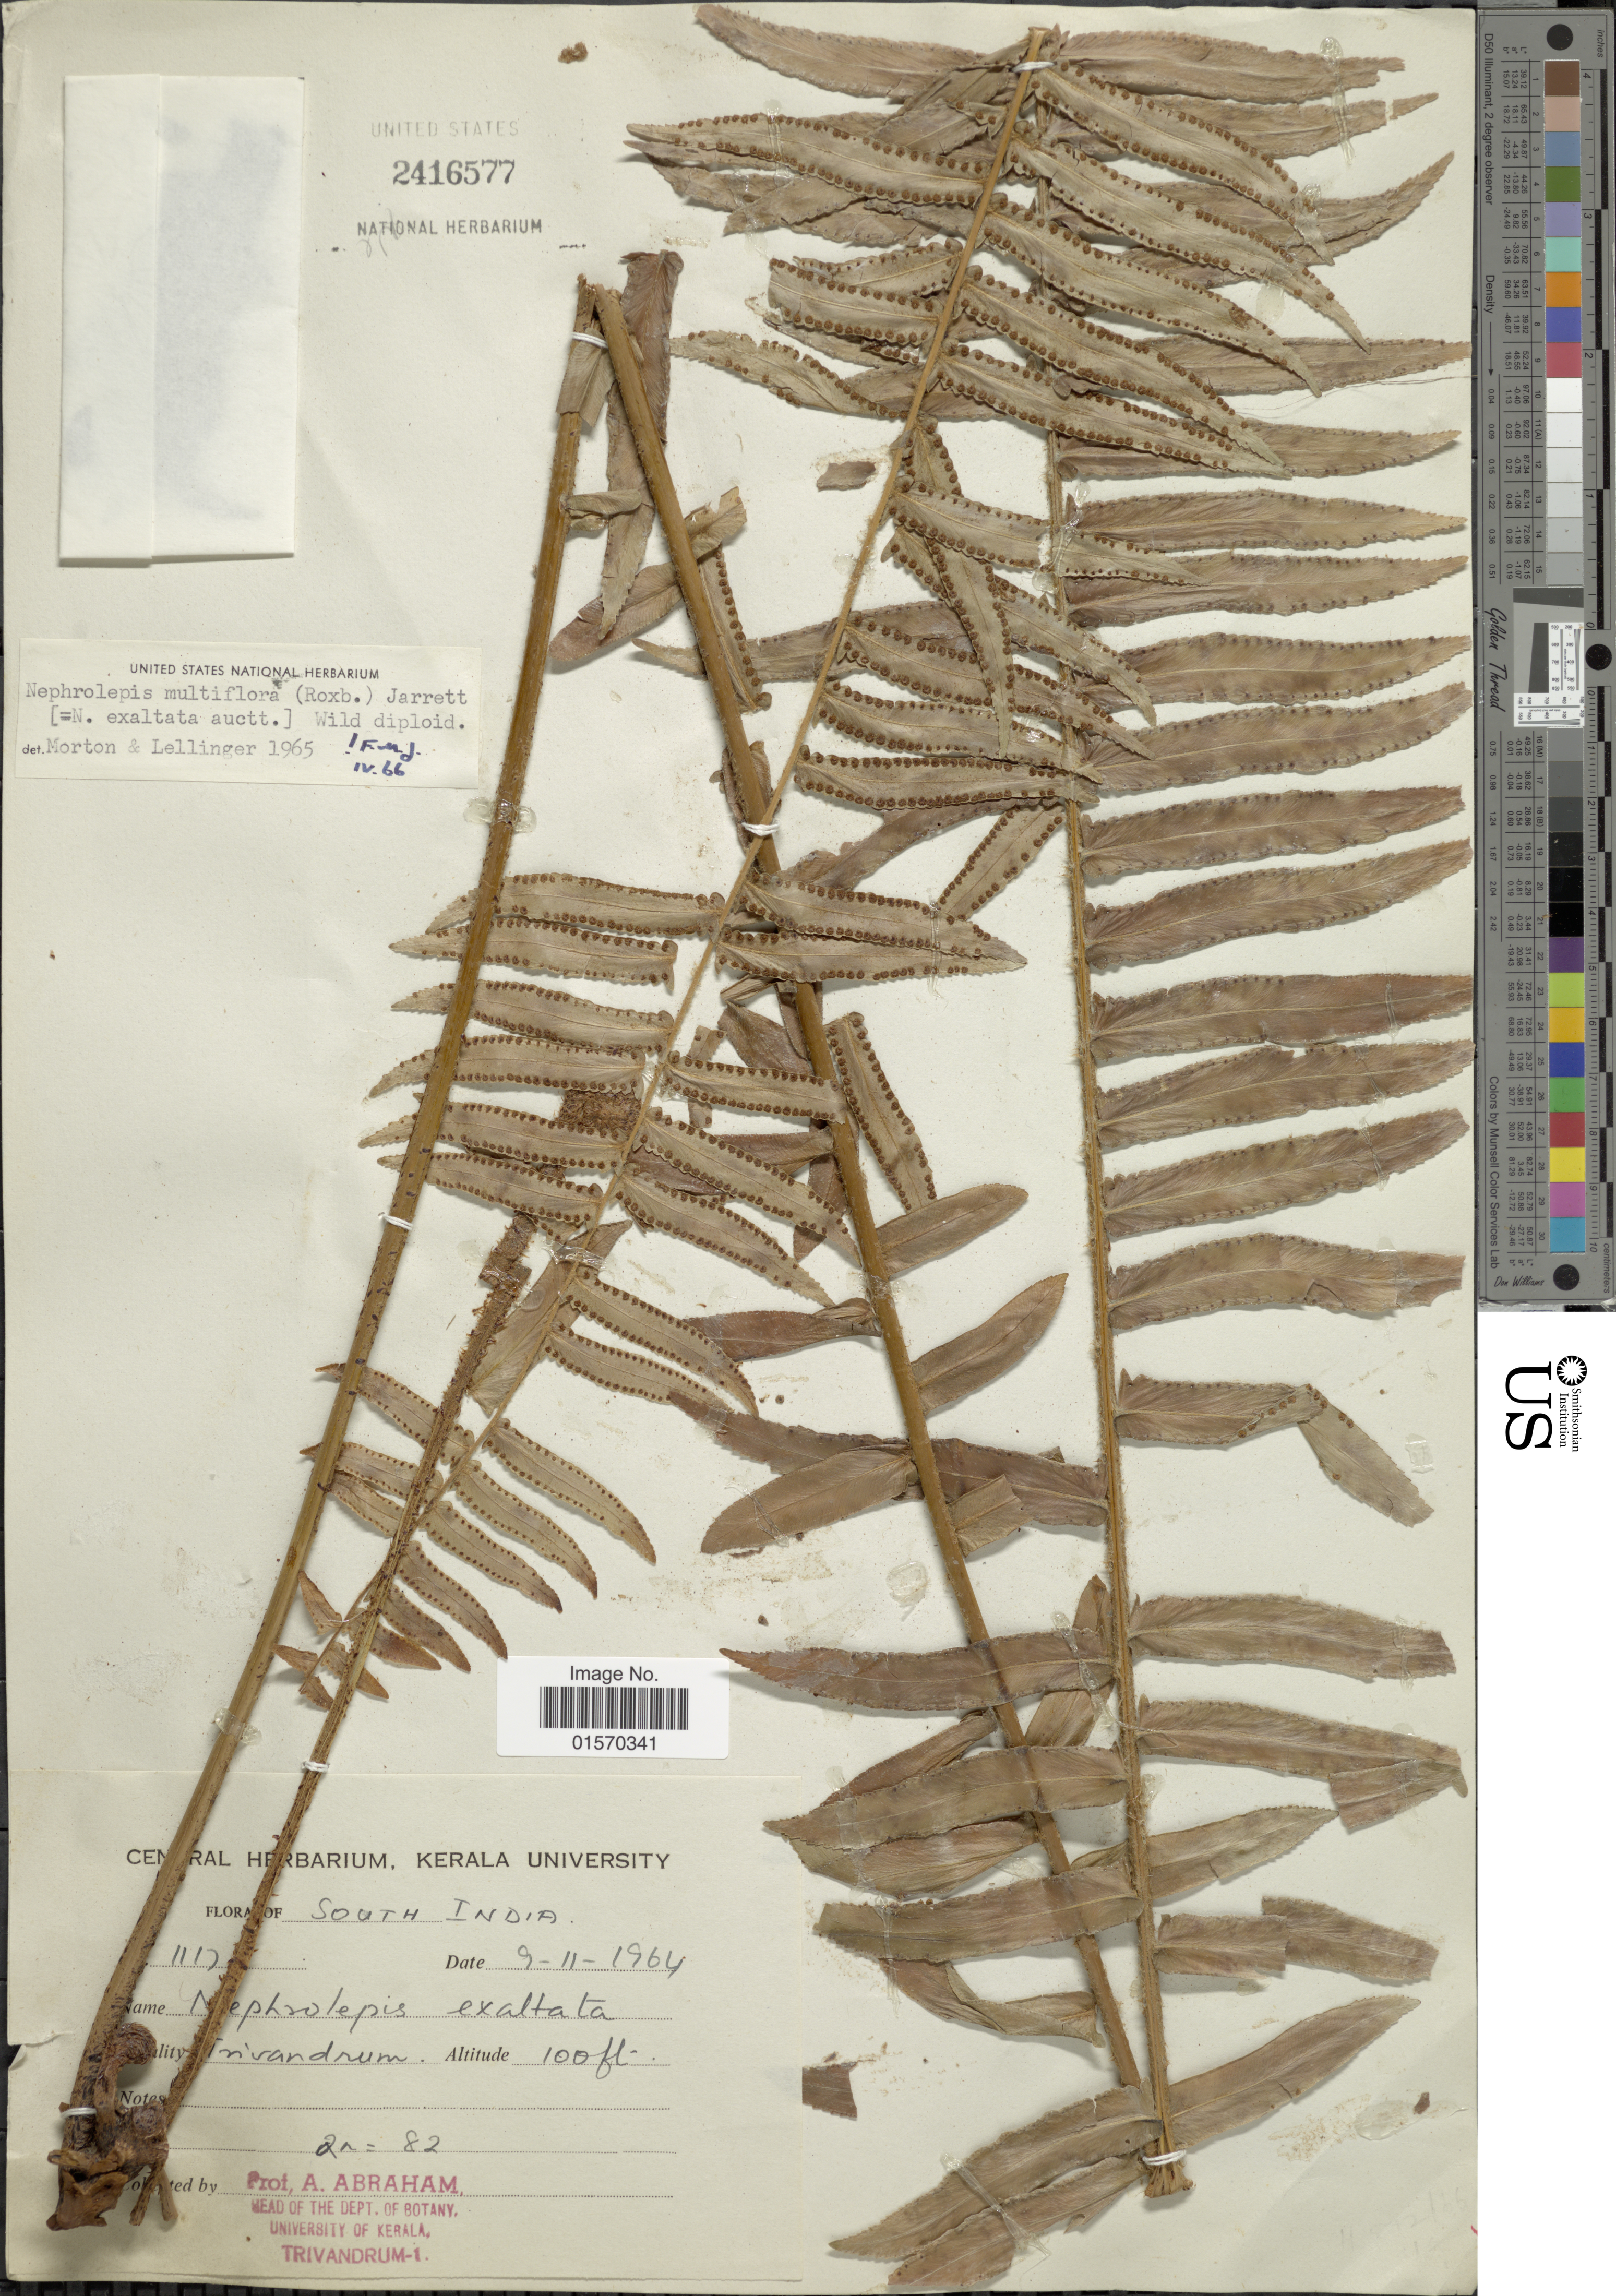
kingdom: Plantae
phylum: Tracheophyta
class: Polypodiopsida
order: Polypodiales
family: Nephrolepidaceae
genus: Nephrolepis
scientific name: Nephrolepis multiflora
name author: (Roxb.) F.M. Jarrett ex C.V. Morton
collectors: A. Abraham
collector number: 1117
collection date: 1964-11-09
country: India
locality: Trivandrum. South India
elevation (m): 30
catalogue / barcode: US 2416577